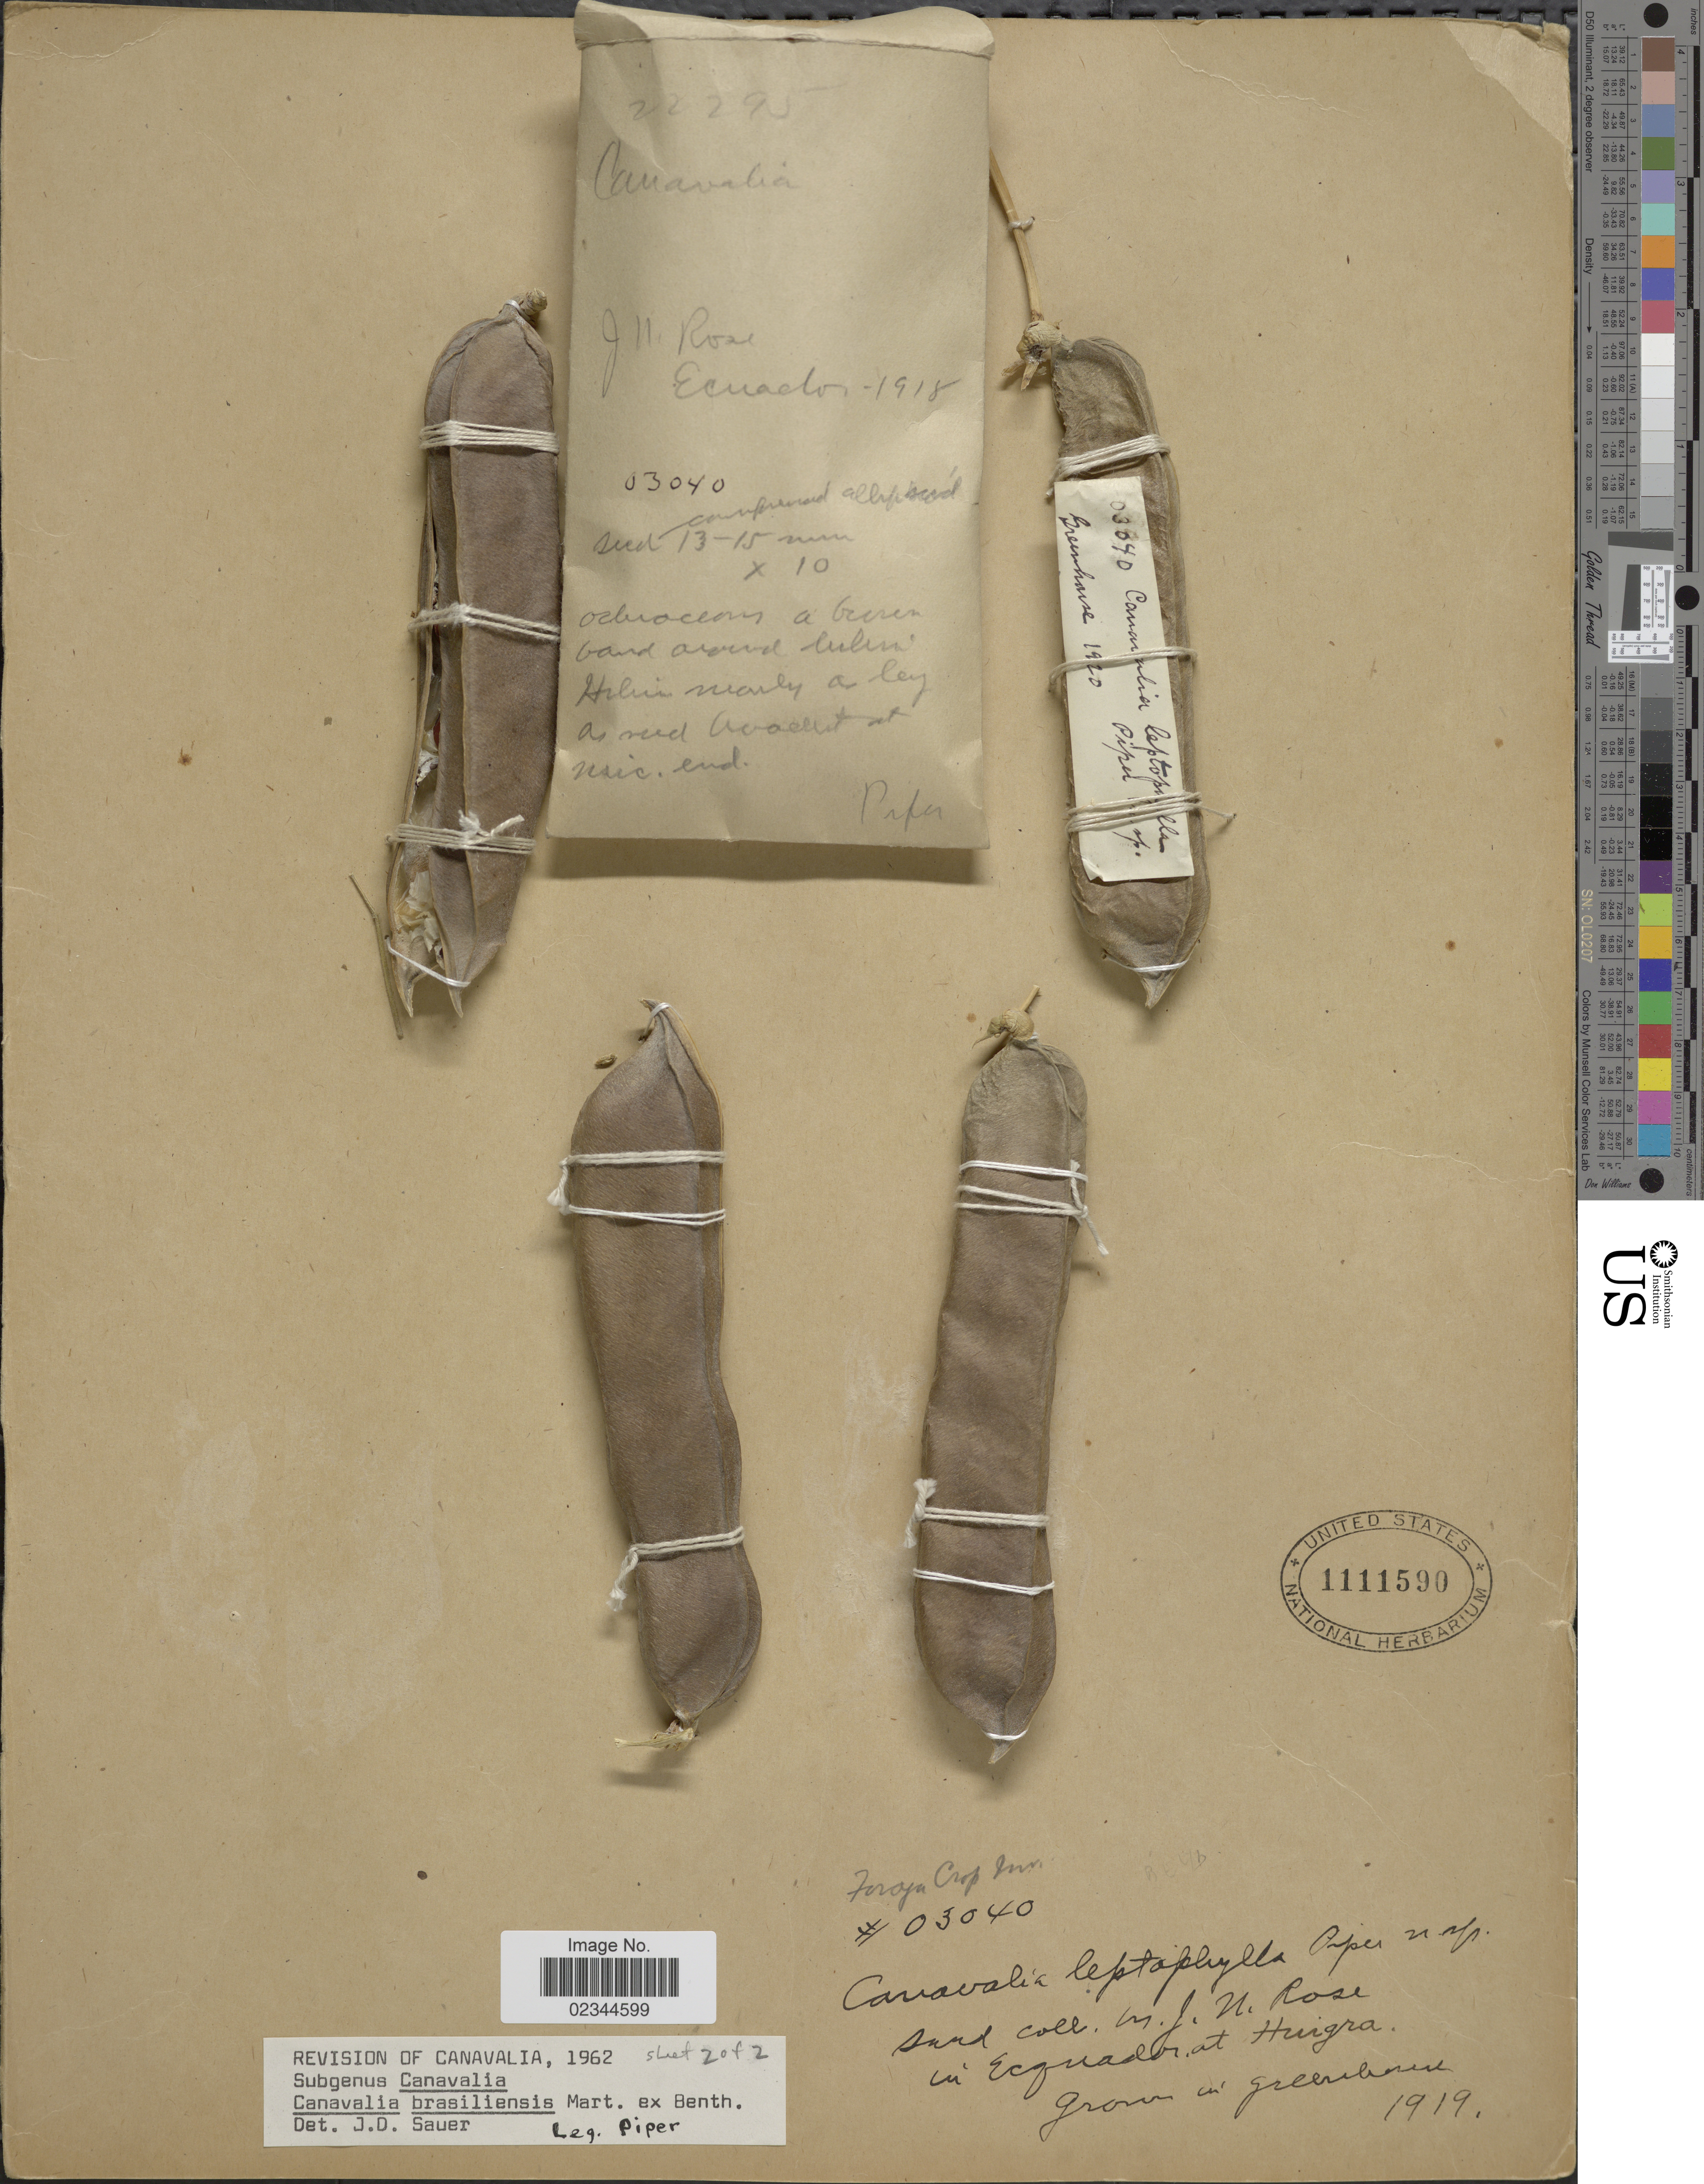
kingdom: Plantae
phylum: Tracheophyta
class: Magnoliopsida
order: Fabales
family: Fabaceae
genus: Canavalia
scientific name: Canavalia brasiliensis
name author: Mart. ex Benth.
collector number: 03040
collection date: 1919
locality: Greenhouse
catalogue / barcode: US 1111590